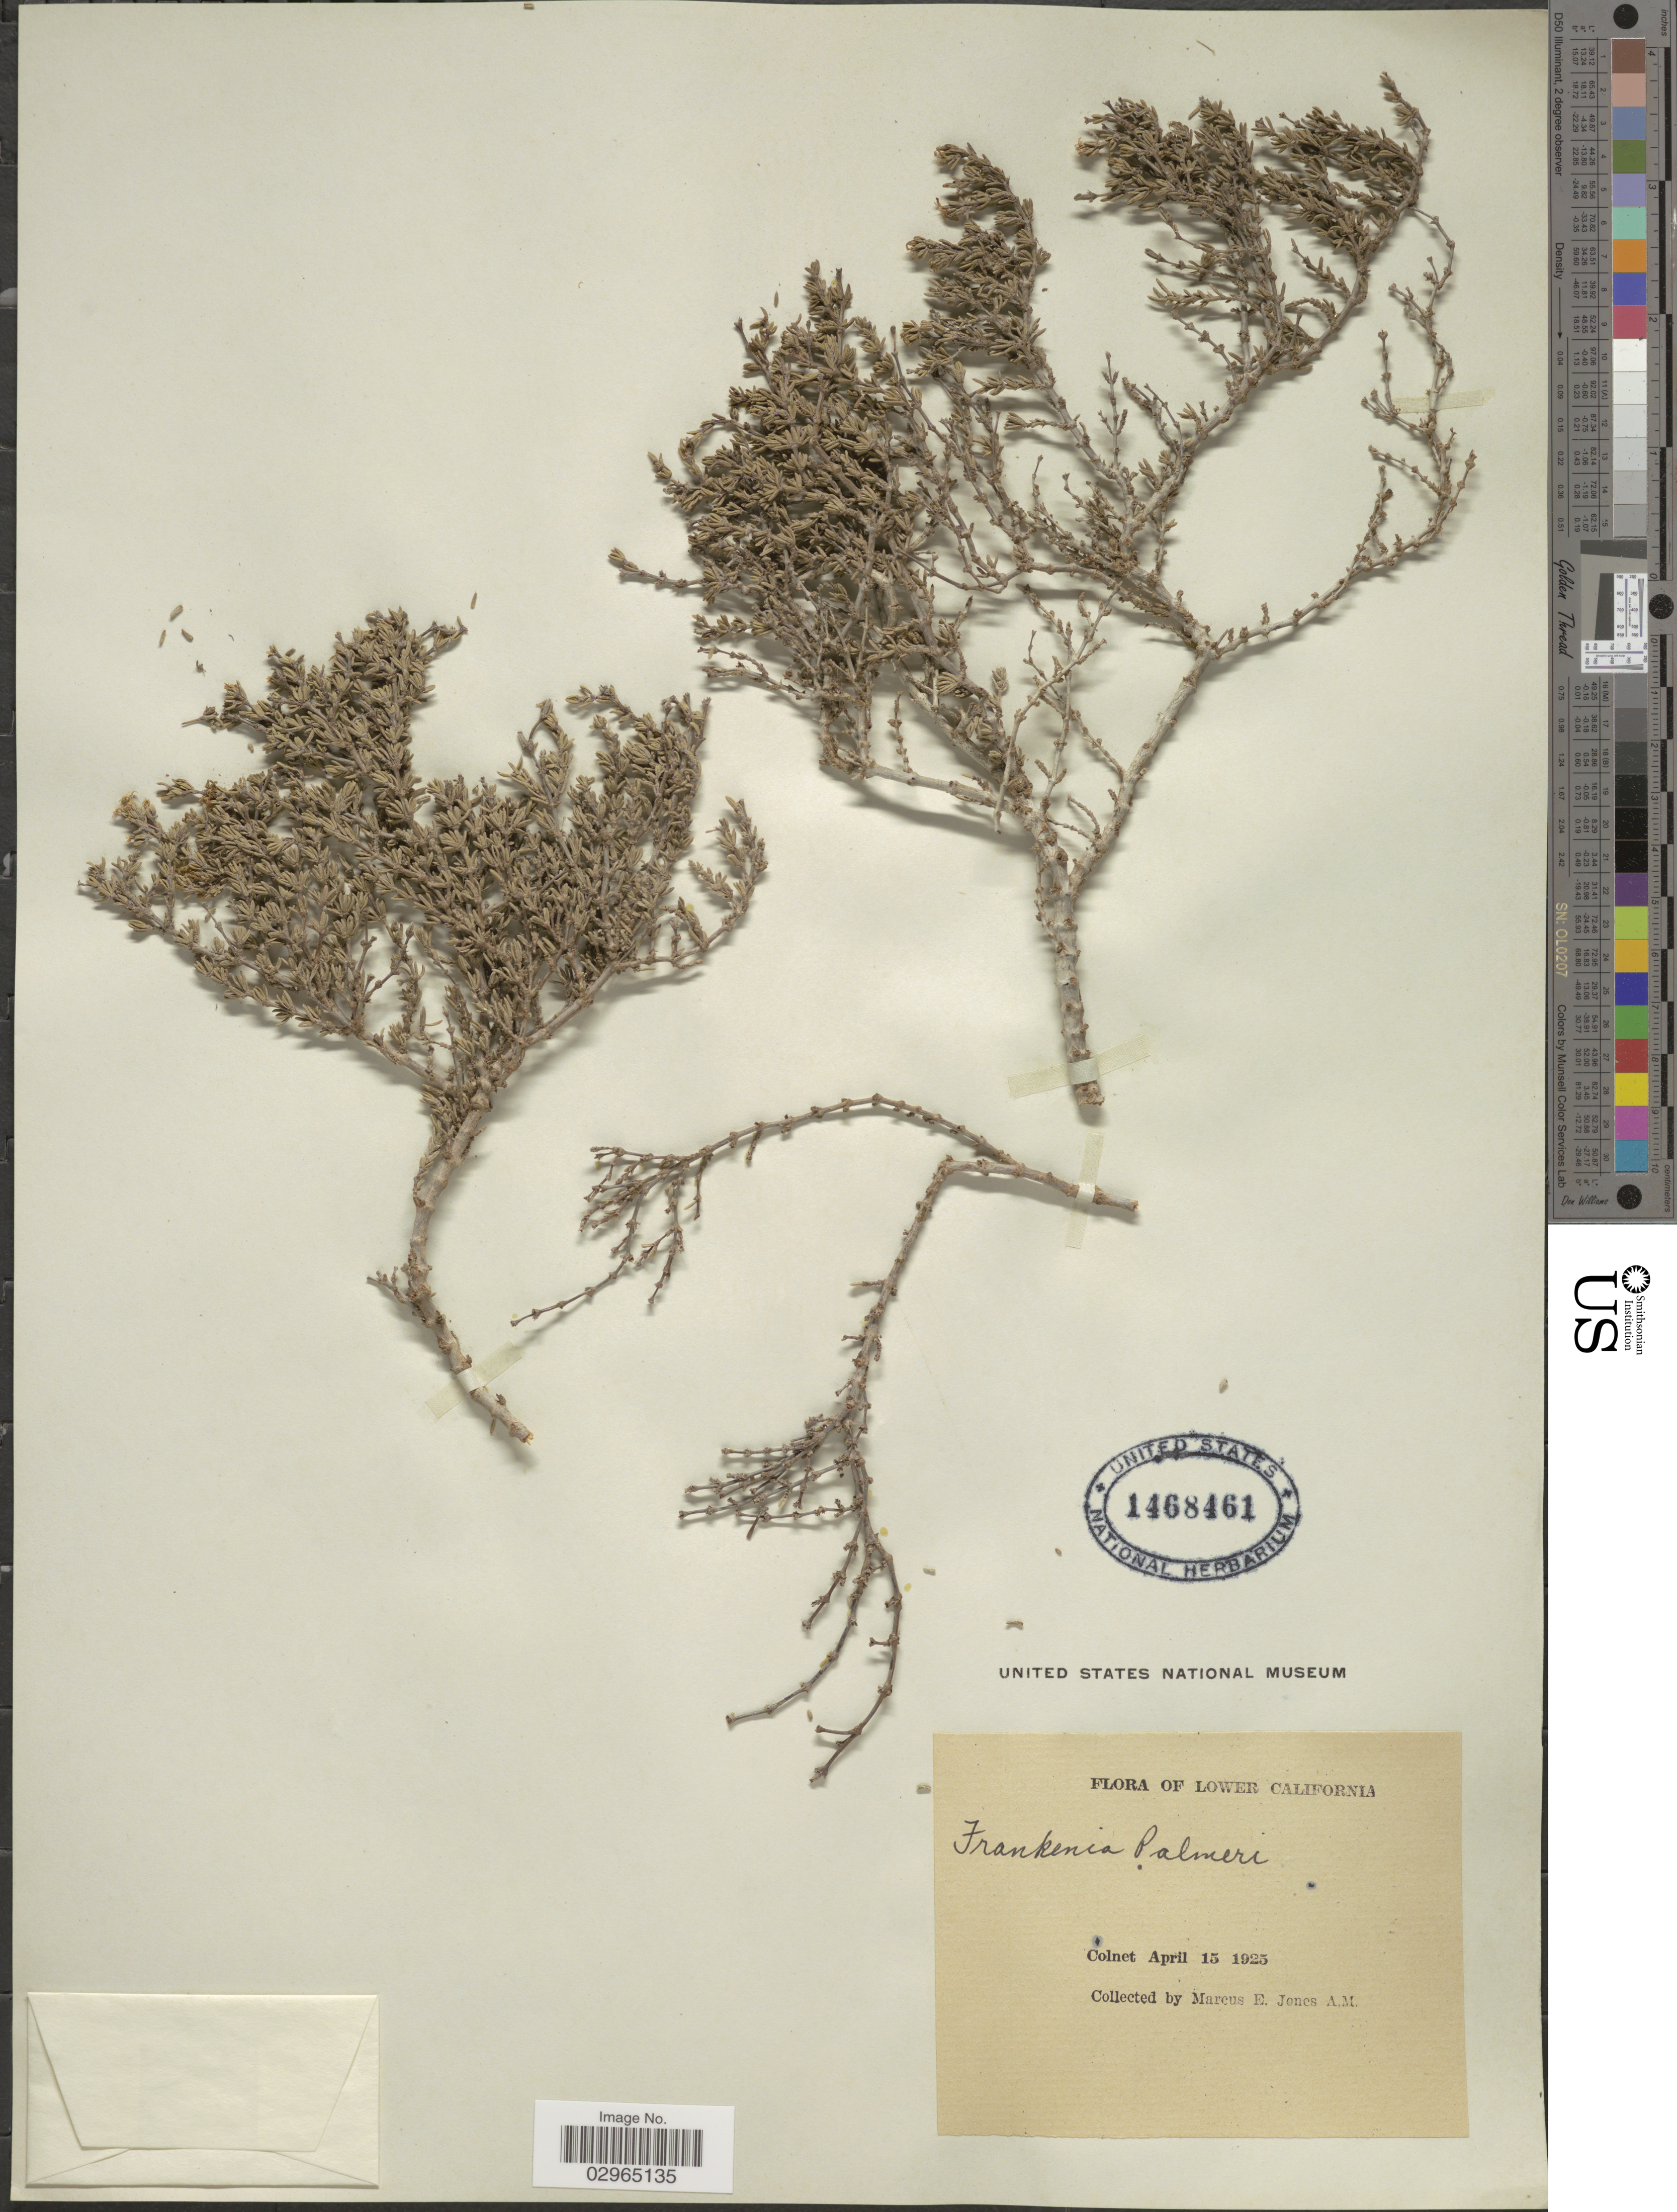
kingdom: Plantae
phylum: Tracheophyta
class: Magnoliopsida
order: Caryophyllales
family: Frankeniaceae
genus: Frankenia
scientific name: Frankenia palmeri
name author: S. Watson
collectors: M. E. Jones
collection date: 1925-04-15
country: Mexico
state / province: Baja California Norte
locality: Lower California. Colnet.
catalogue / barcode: US 1468461